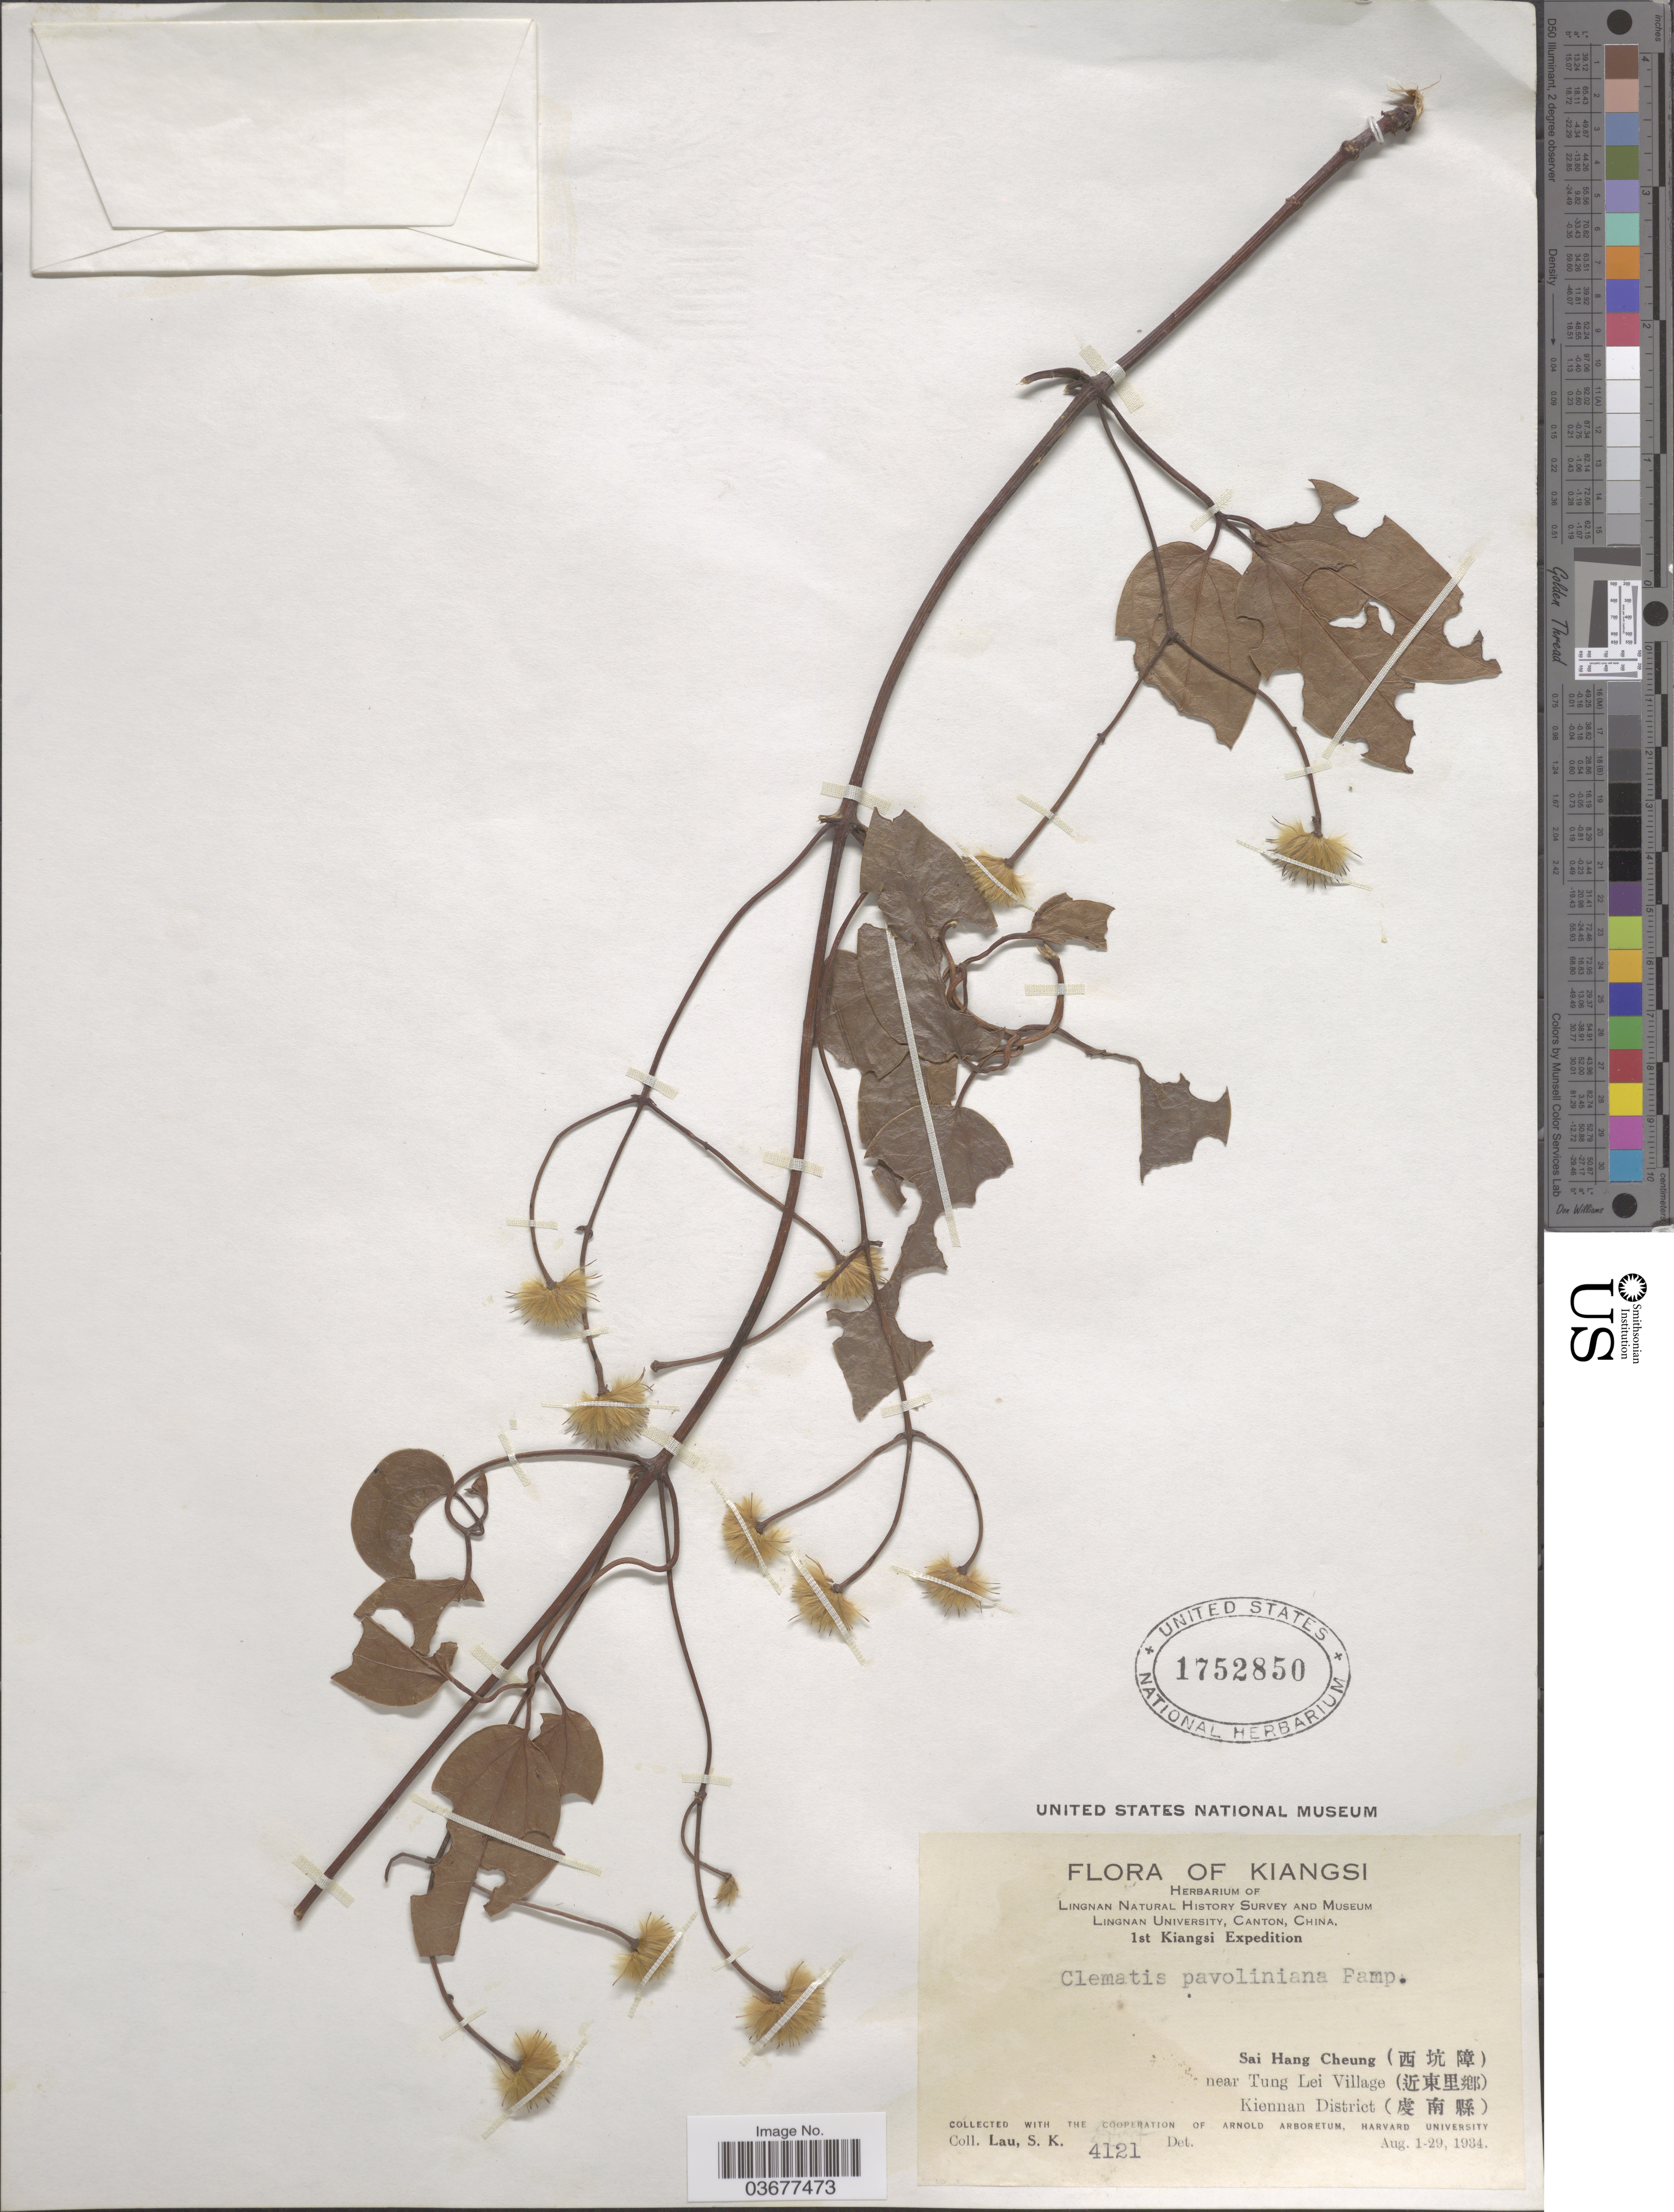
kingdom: Plantae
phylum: Tracheophyta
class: Magnoliopsida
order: Ranunculales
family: Ranunculaceae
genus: Clematis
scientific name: Clematis pavoliniana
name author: Pamp.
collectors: S. K. Lau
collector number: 4121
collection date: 1934-08-01/1934-08-29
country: China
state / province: Jiangxi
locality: Kiangsi. Sai Hang Cheung X, near Tung Lei Village X, Kiennan District X.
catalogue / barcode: US 1752850